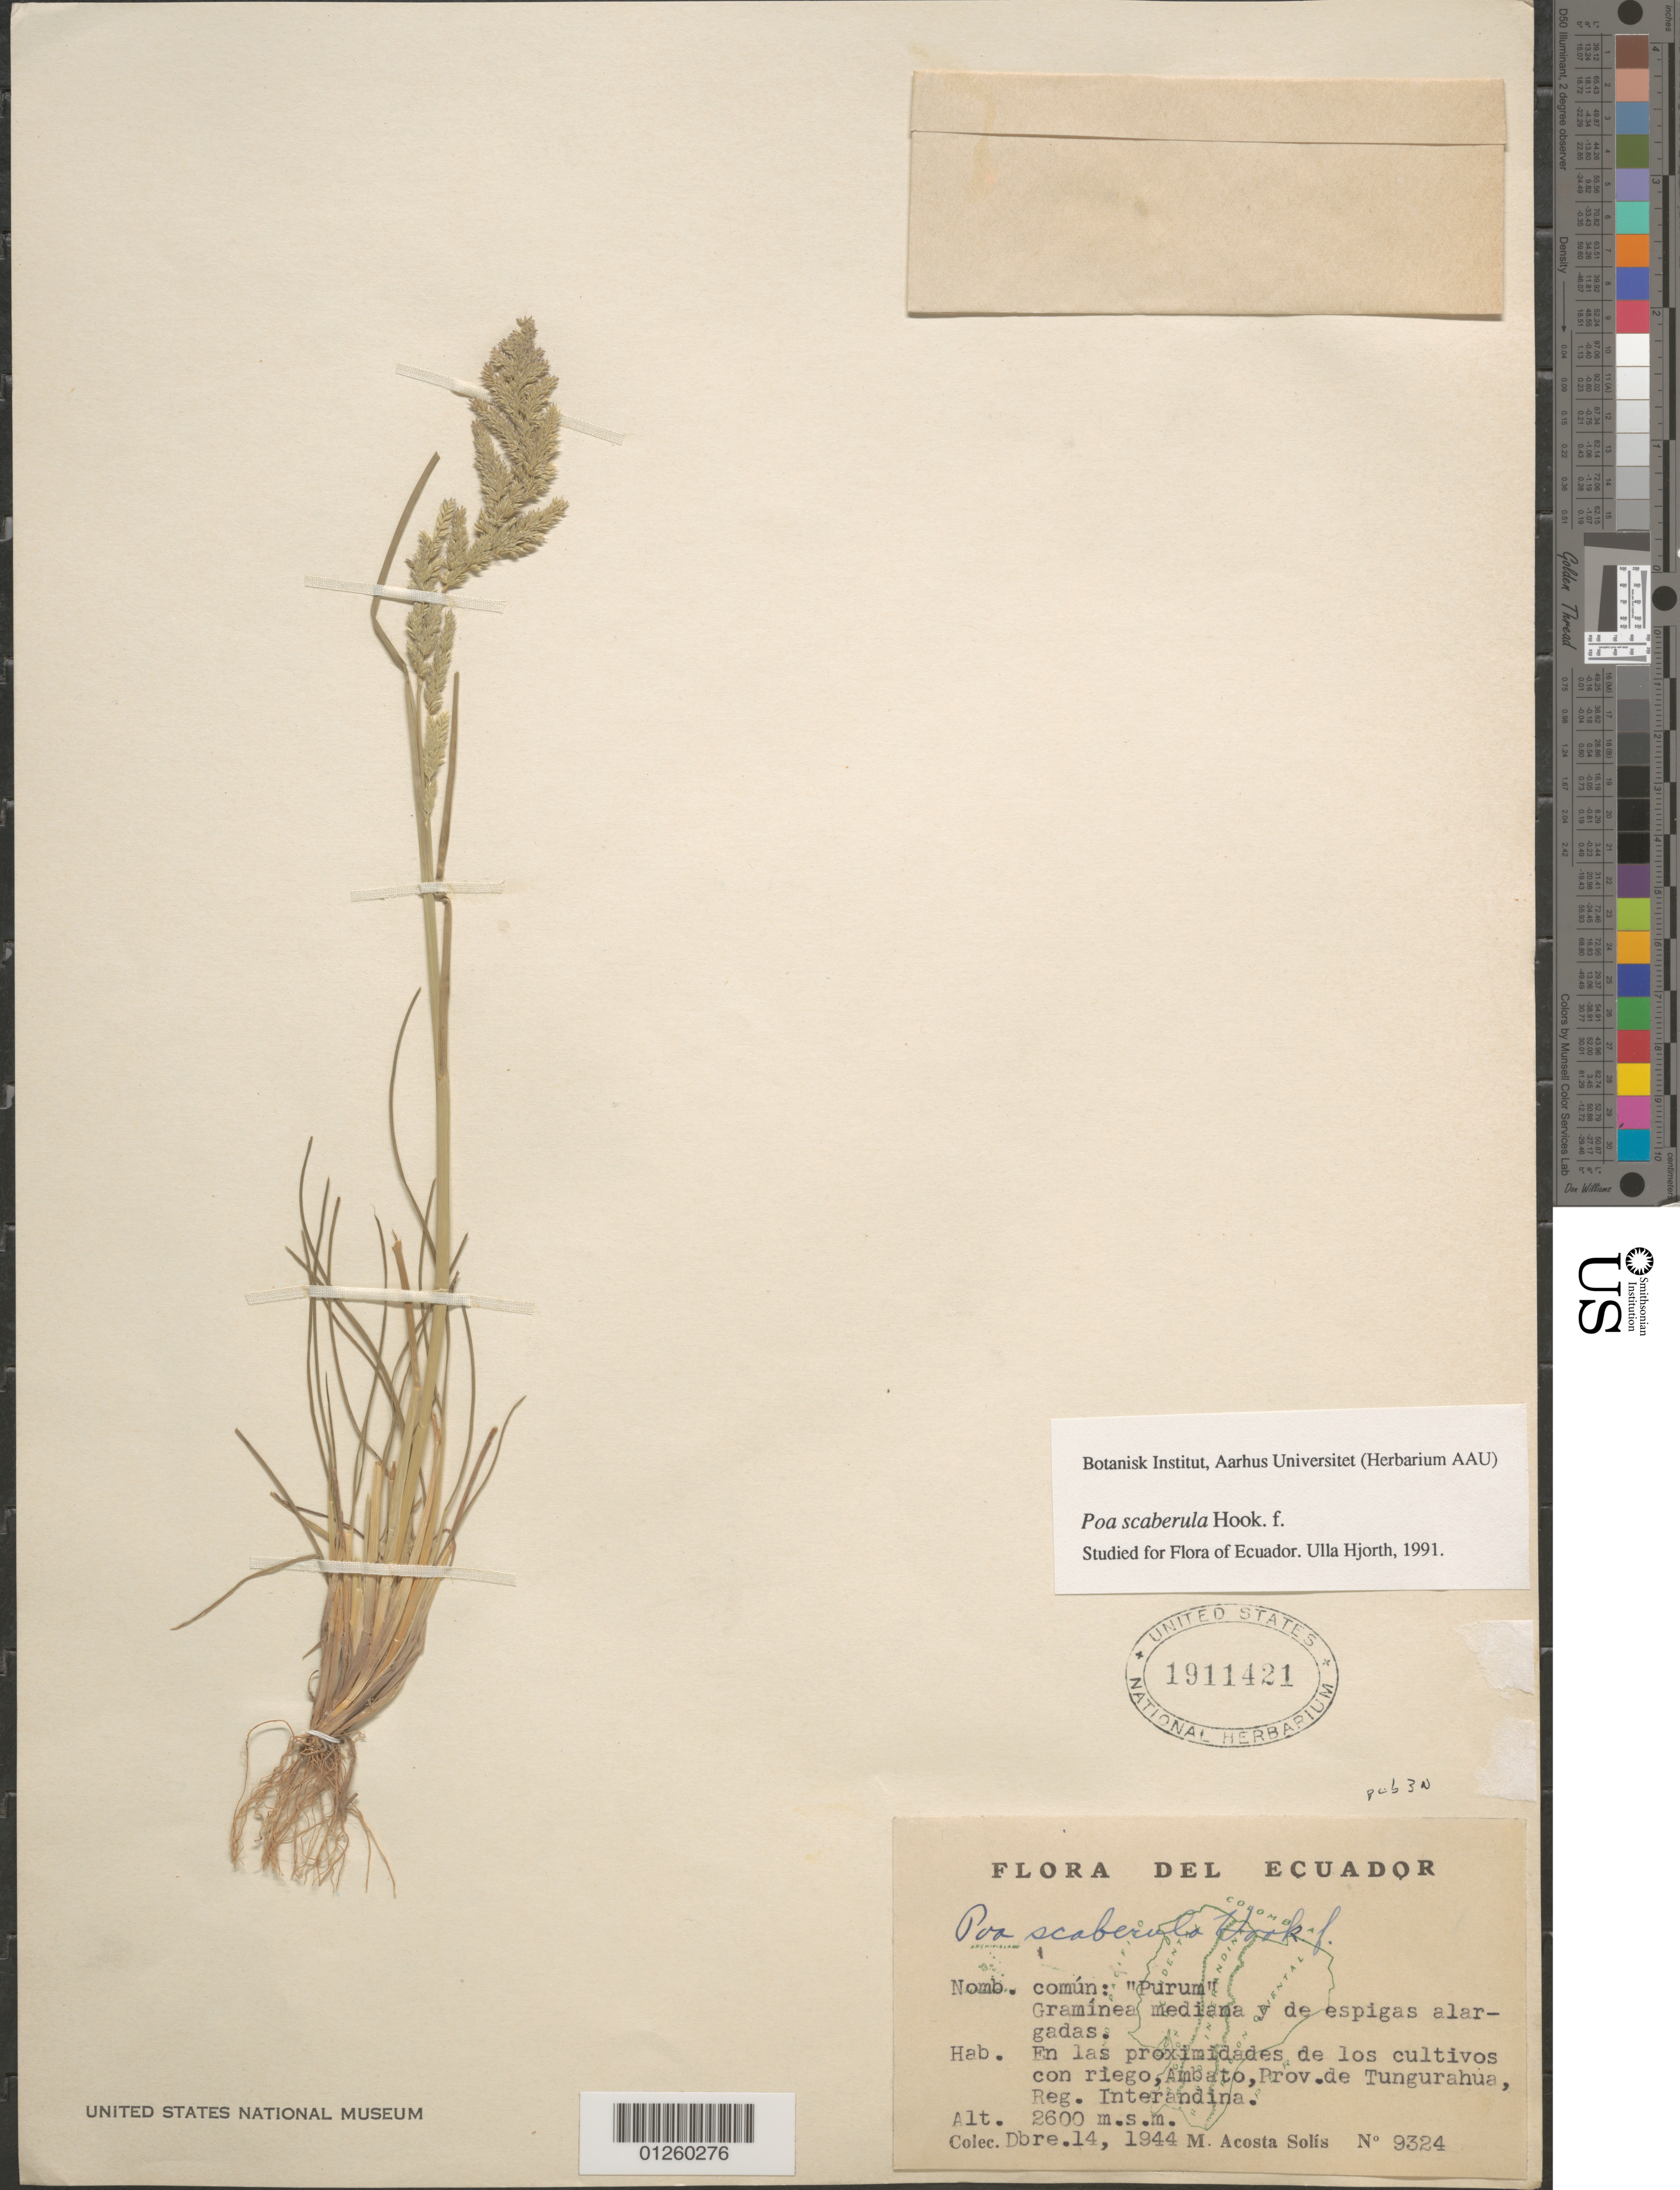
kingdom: Plantae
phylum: Tracheophyta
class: Liliopsida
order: Poales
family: Poaceae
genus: Poa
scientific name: Poa scaberula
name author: Hook. f.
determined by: Soreng, Robert J., Research Associate (BOT), Smithsonian Institution - National Museum of Natural History (UNITED STATES)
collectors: M. Acosta Solis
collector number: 9324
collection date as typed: Dbre. 14, 1944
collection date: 1944-12-14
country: Ecuador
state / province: Tungurahua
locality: Reg. Interandina.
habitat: En las proximidades de los cultivos con riego.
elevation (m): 2600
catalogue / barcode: US 1911421